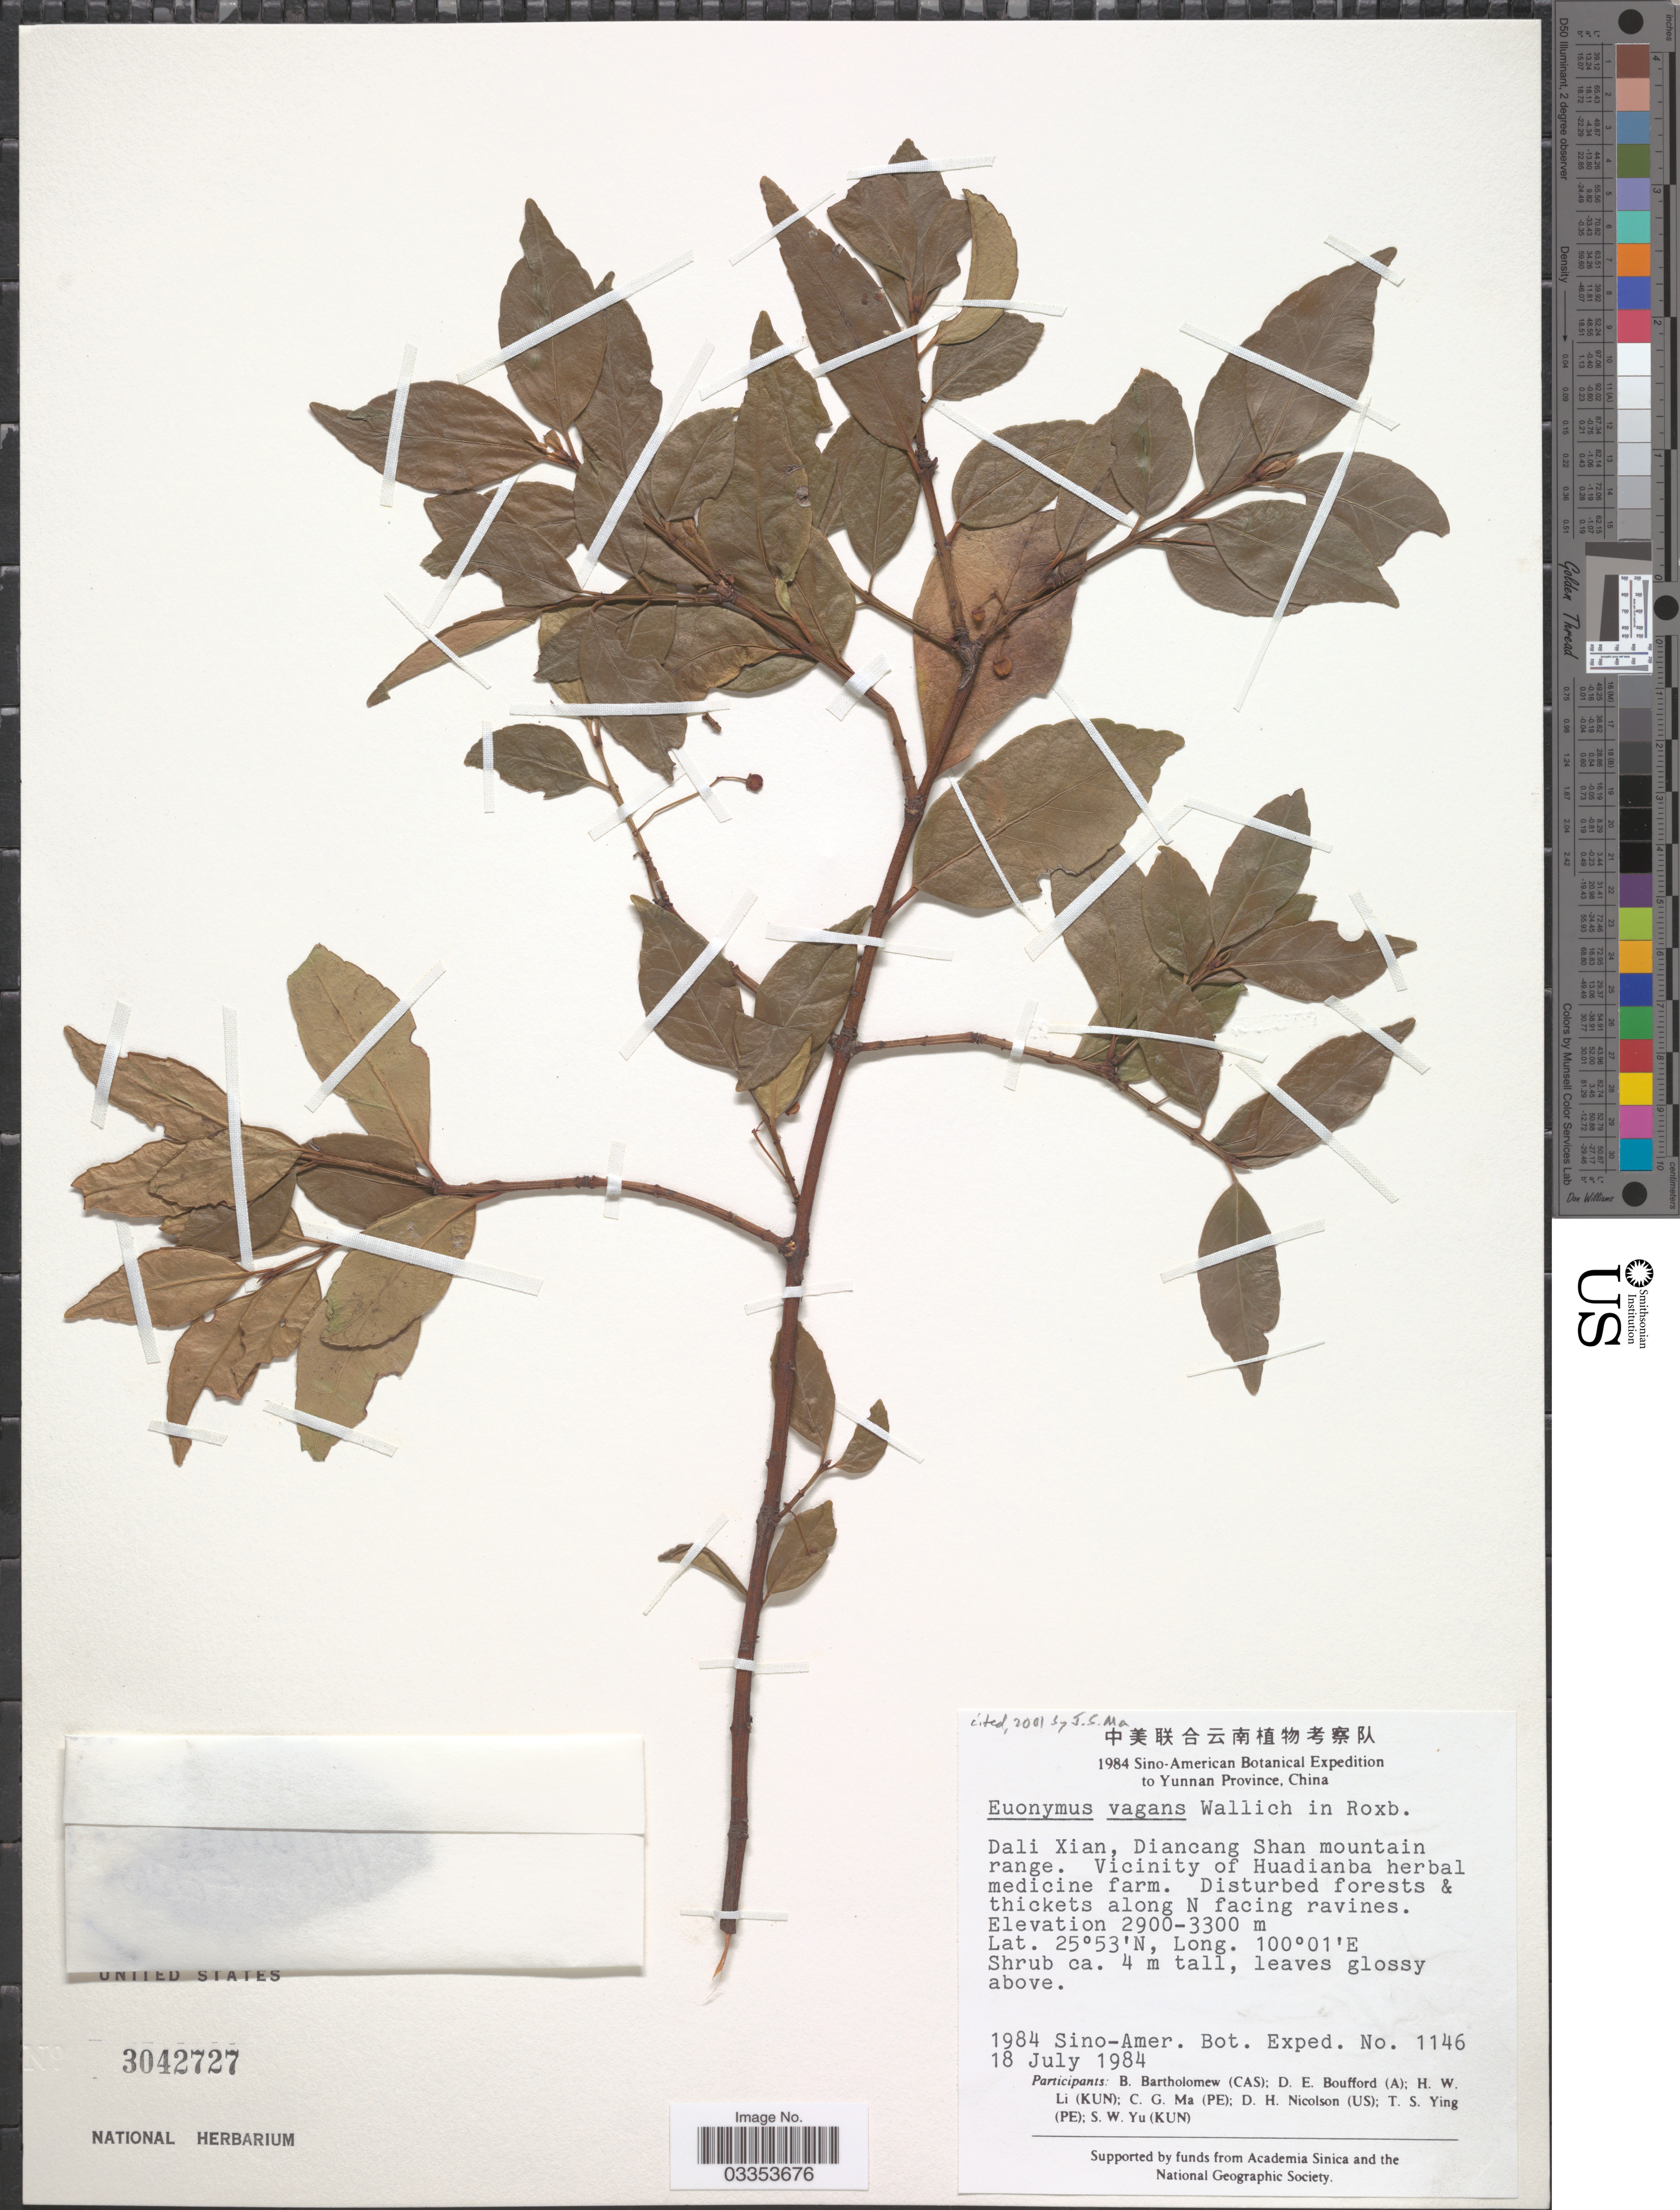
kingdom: Plantae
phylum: Tracheophyta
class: Magnoliopsida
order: Celastrales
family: Celastraceae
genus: Euonymus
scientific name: Euonymus vagans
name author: Wall.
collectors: Sino-Amer. Bot. Exped. 1984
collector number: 1146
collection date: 1984-07-18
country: China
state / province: Yunnan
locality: Dali Xian, Diancang Shan mountain range. Vicinity of Huadianba herbal medicine farm. Disturbed forests & thickets along N facing ravines.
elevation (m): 2900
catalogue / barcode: US 3042727